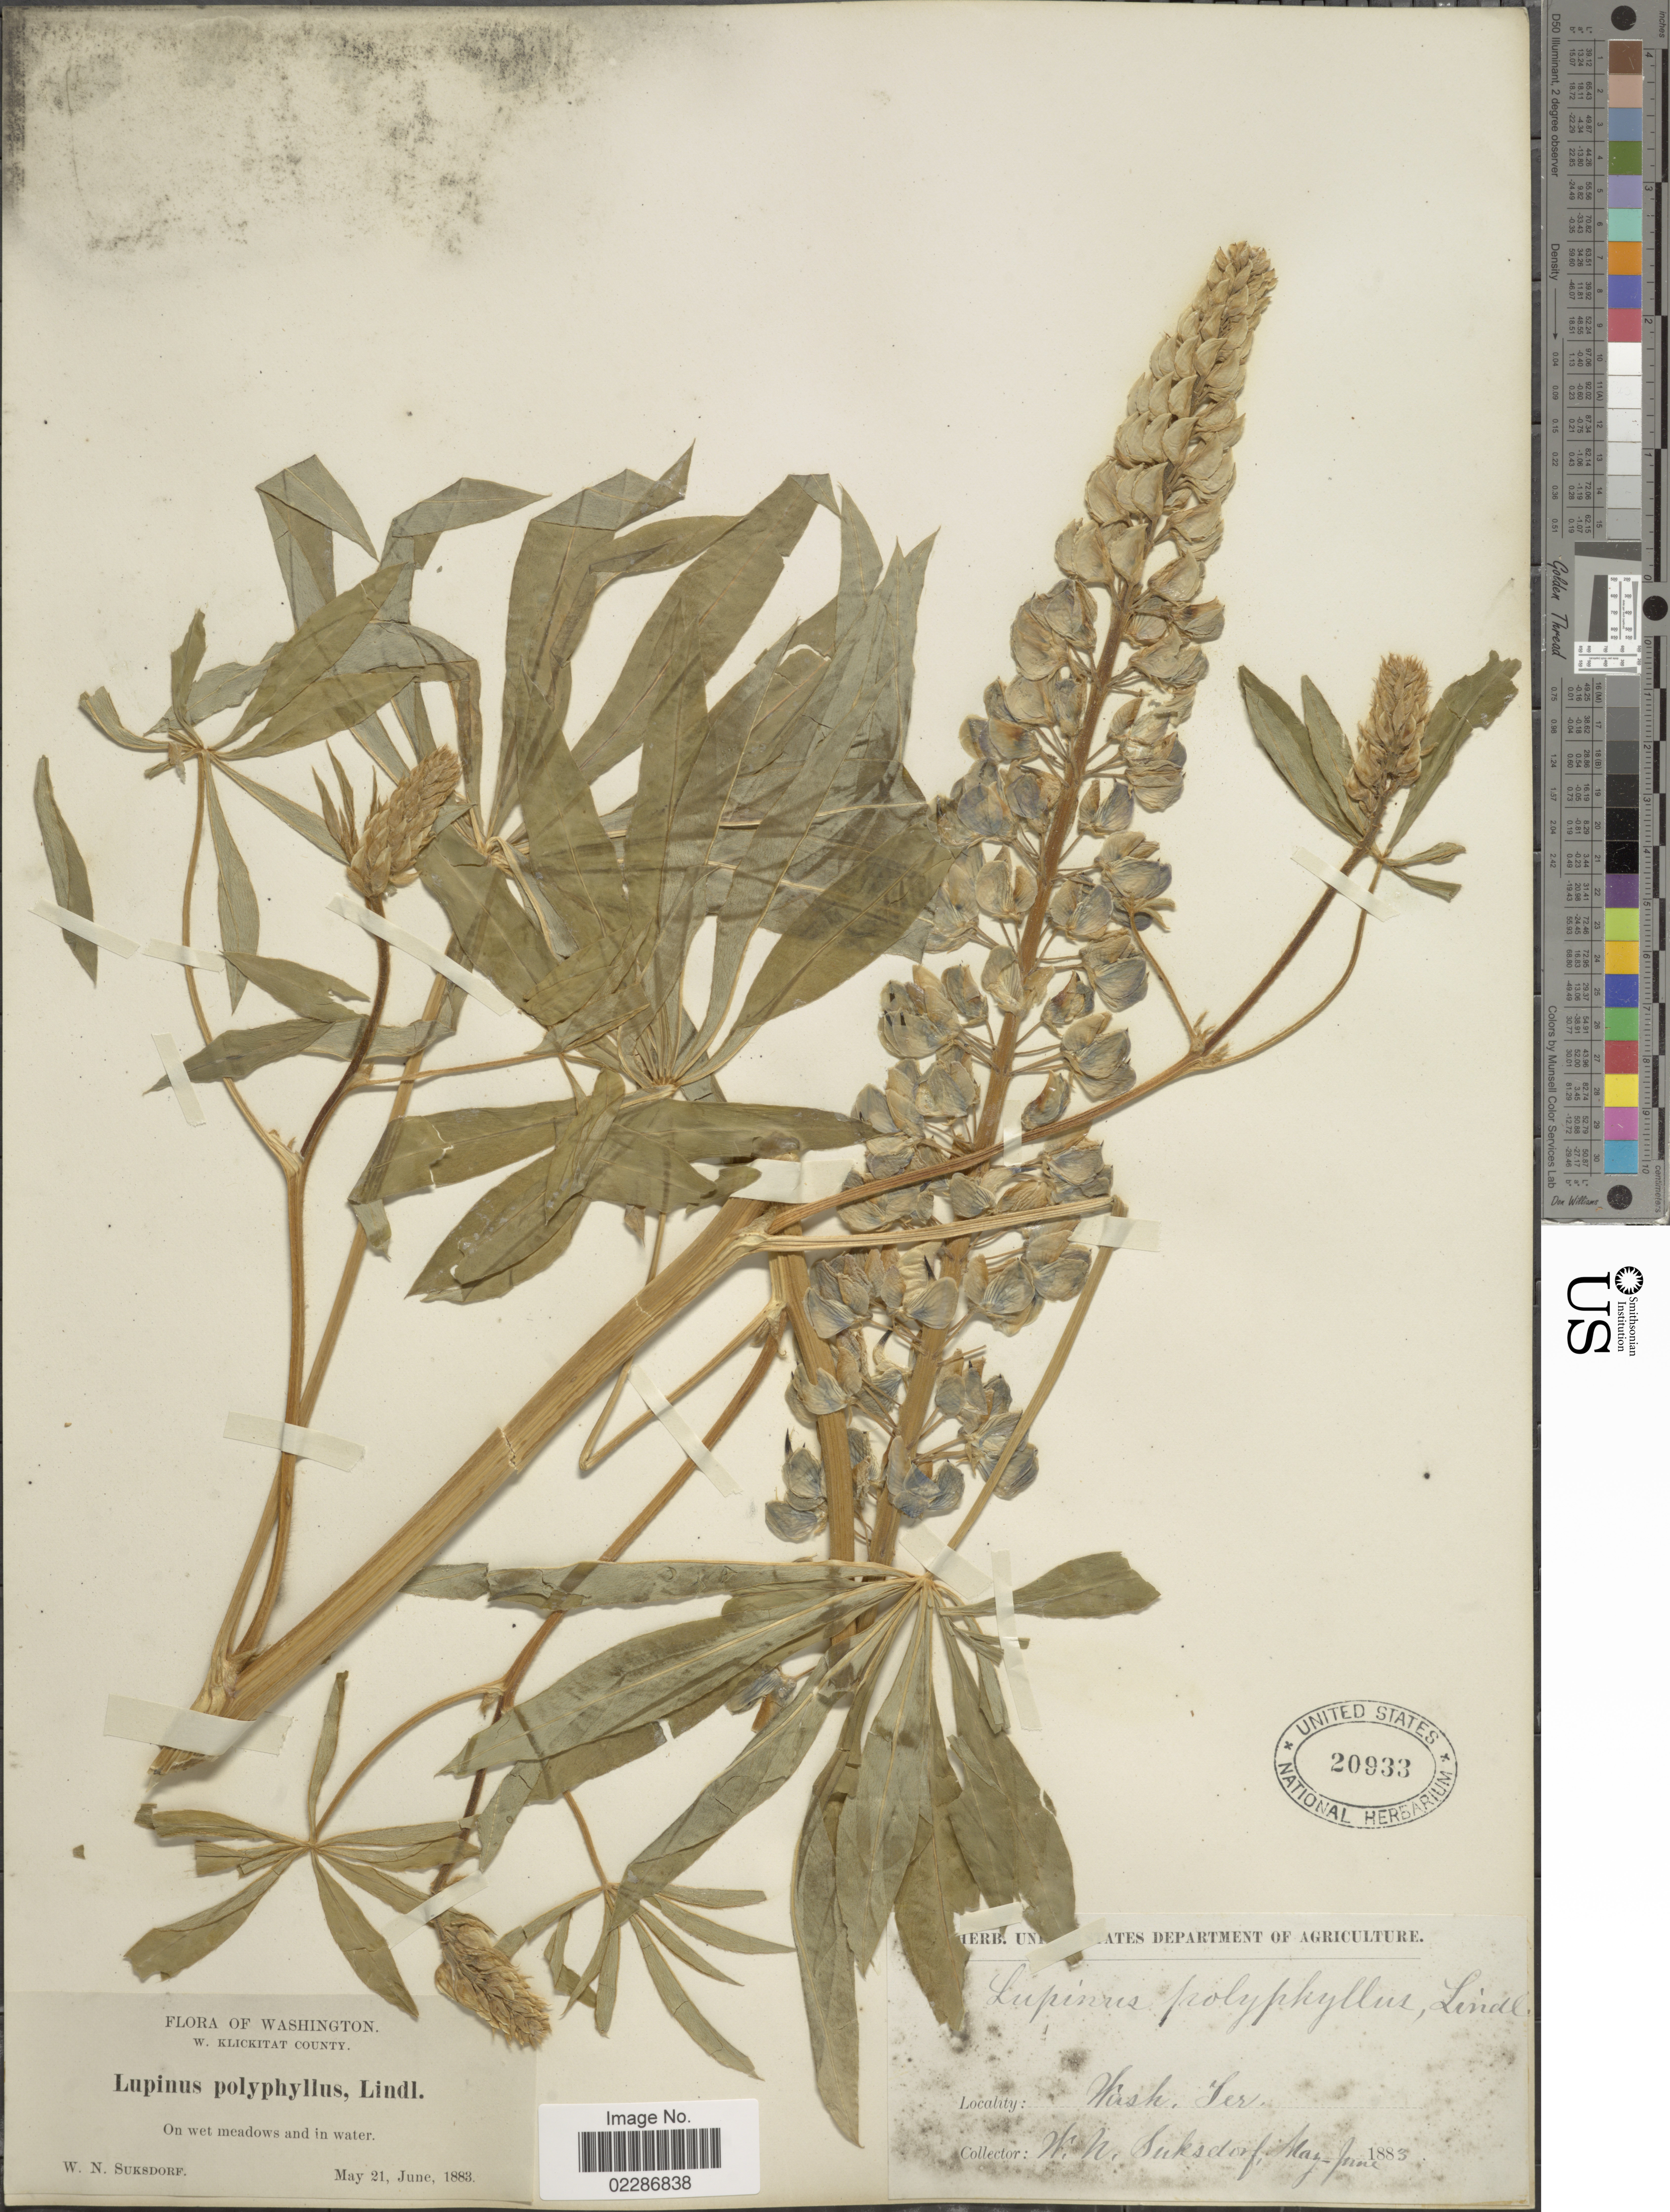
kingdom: Plantae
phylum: Tracheophyta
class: Magnoliopsida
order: Fabales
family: Fabaceae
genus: Lupinus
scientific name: Lupinus polyphyllus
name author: Lindl.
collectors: W. N. Suksdorf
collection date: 1883-05-21/1883-06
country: United States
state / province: Washington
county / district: Klickitat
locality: W. Klickitat County, On wet meadows and in water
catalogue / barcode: US 20933